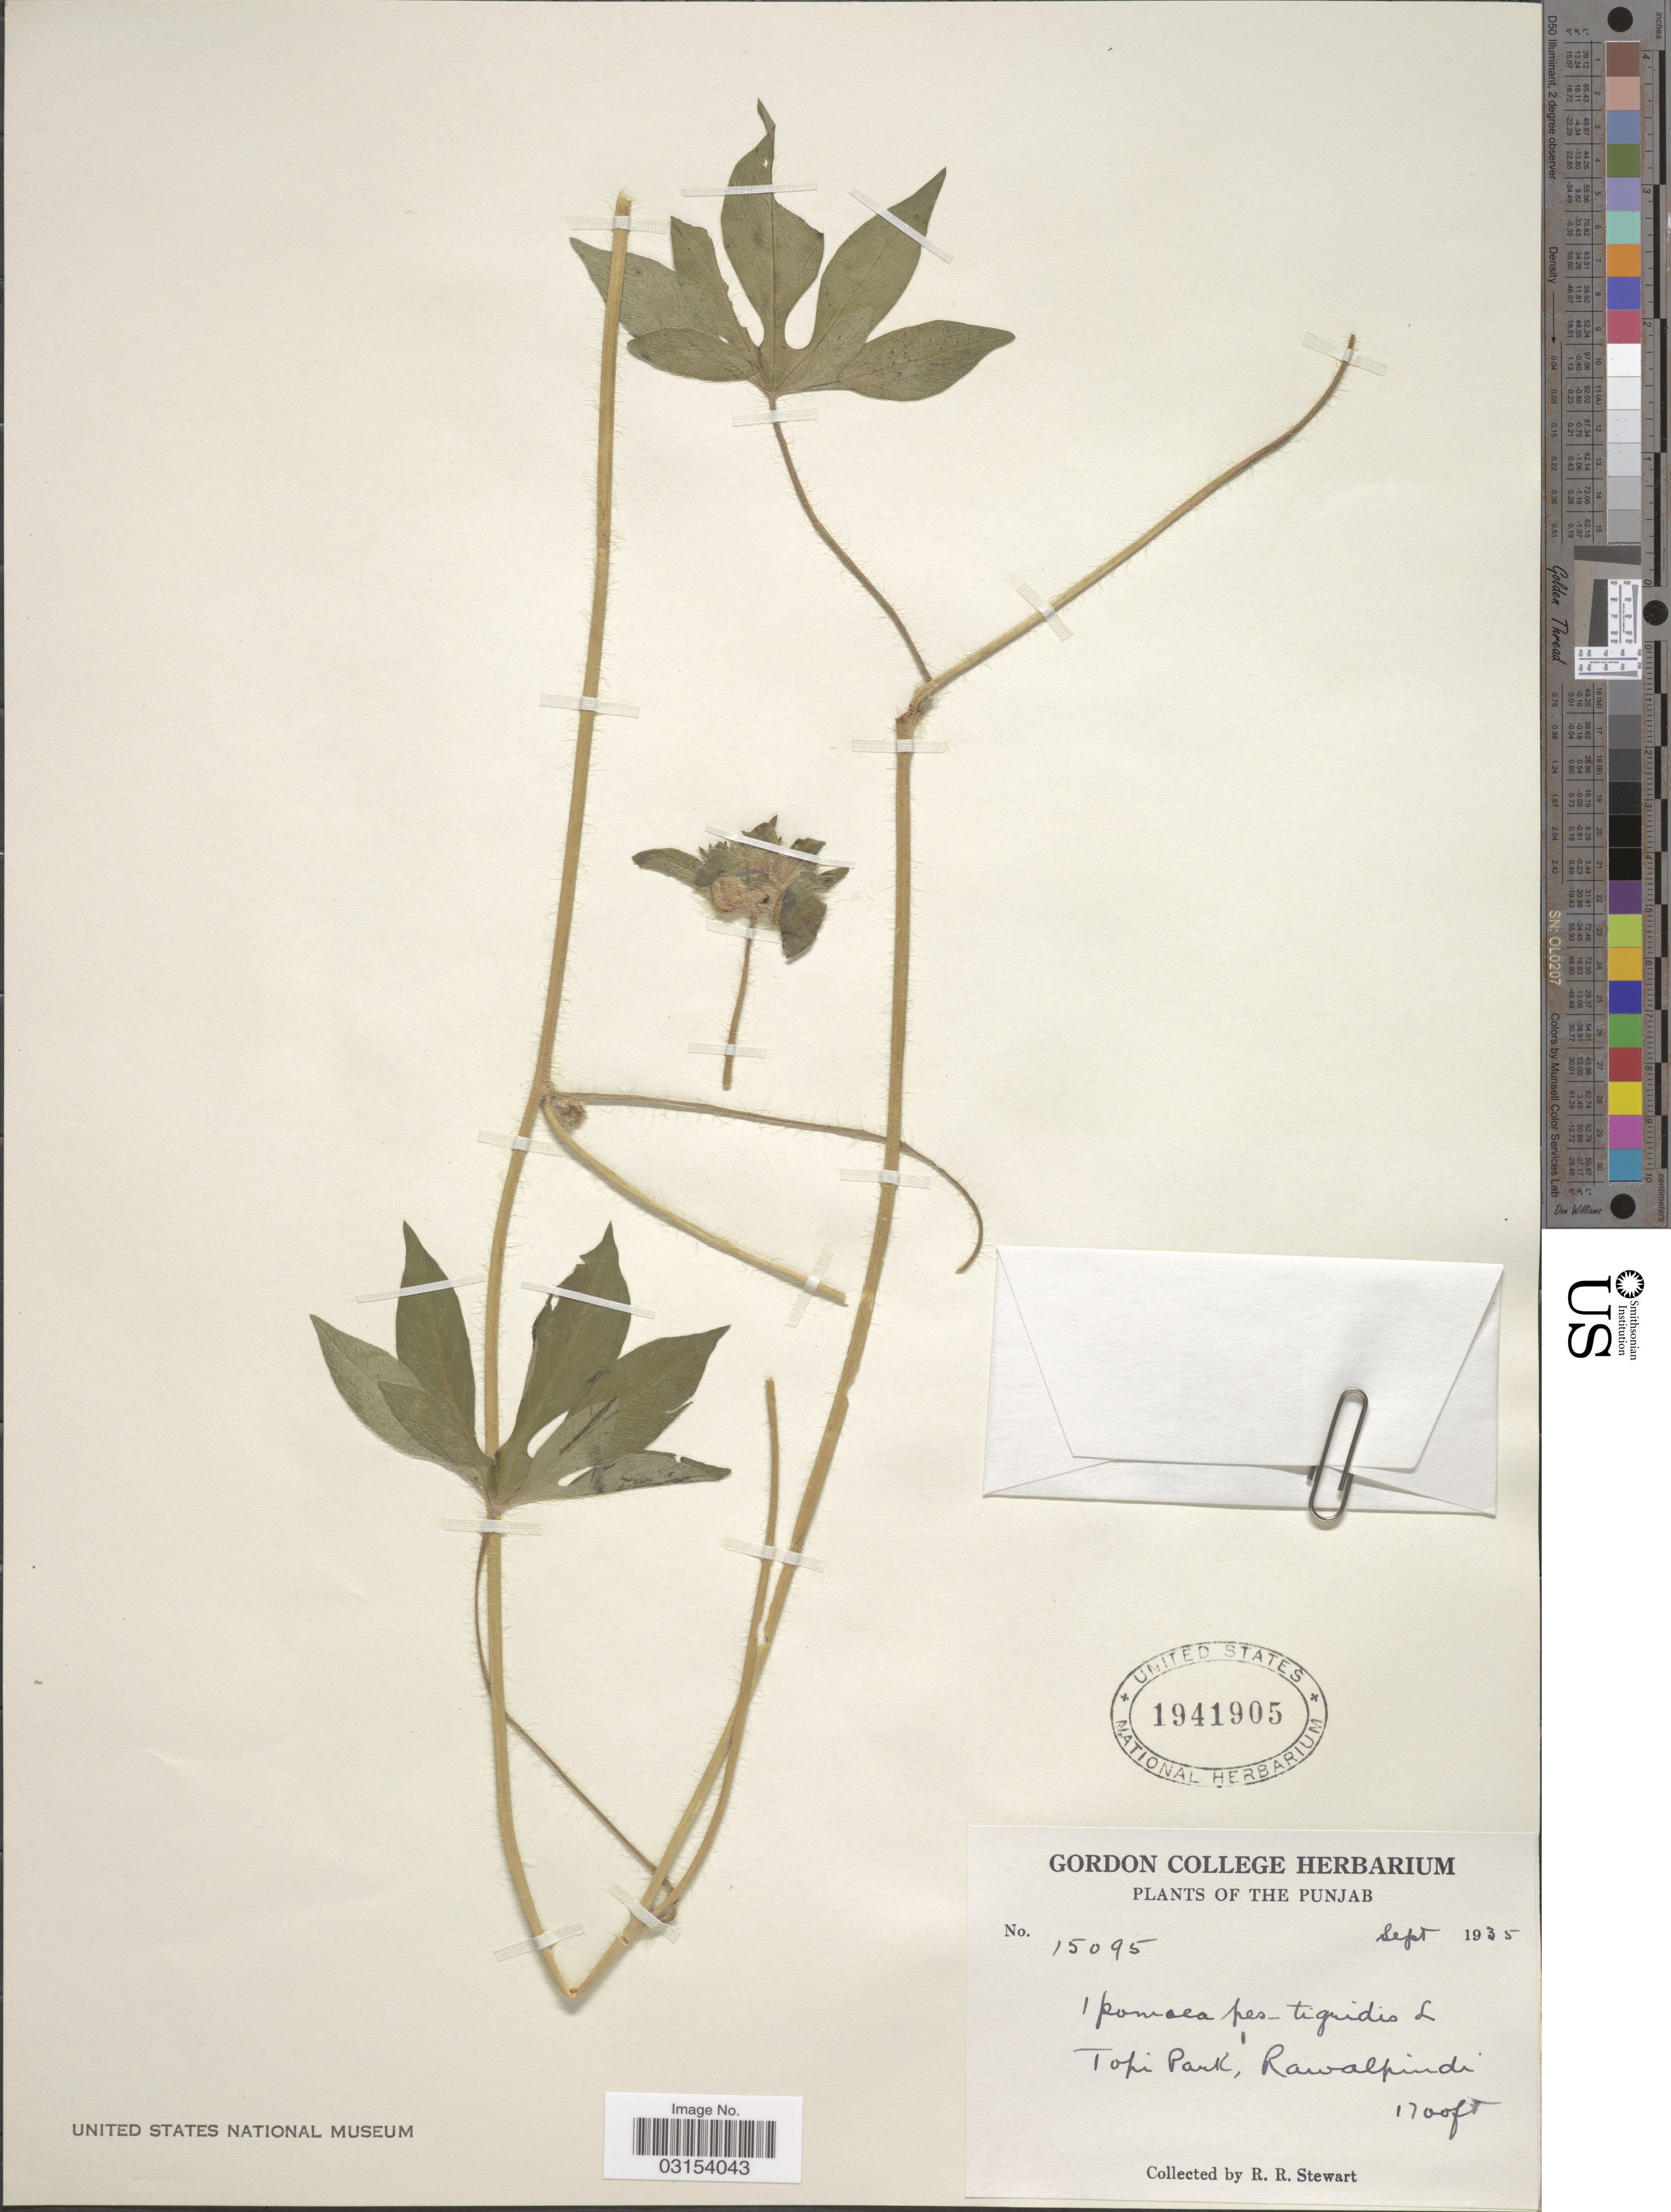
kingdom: Plantae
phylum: Tracheophyta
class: Magnoliopsida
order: Solanales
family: Convolvulaceae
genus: Ipomoea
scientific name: Ipomoea pes-tigridis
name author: L.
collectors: R. Stewart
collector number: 15095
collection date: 1935-09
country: Pakistan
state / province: Punjab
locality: Topi Park, Rawalpindi.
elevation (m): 518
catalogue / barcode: US 1941905